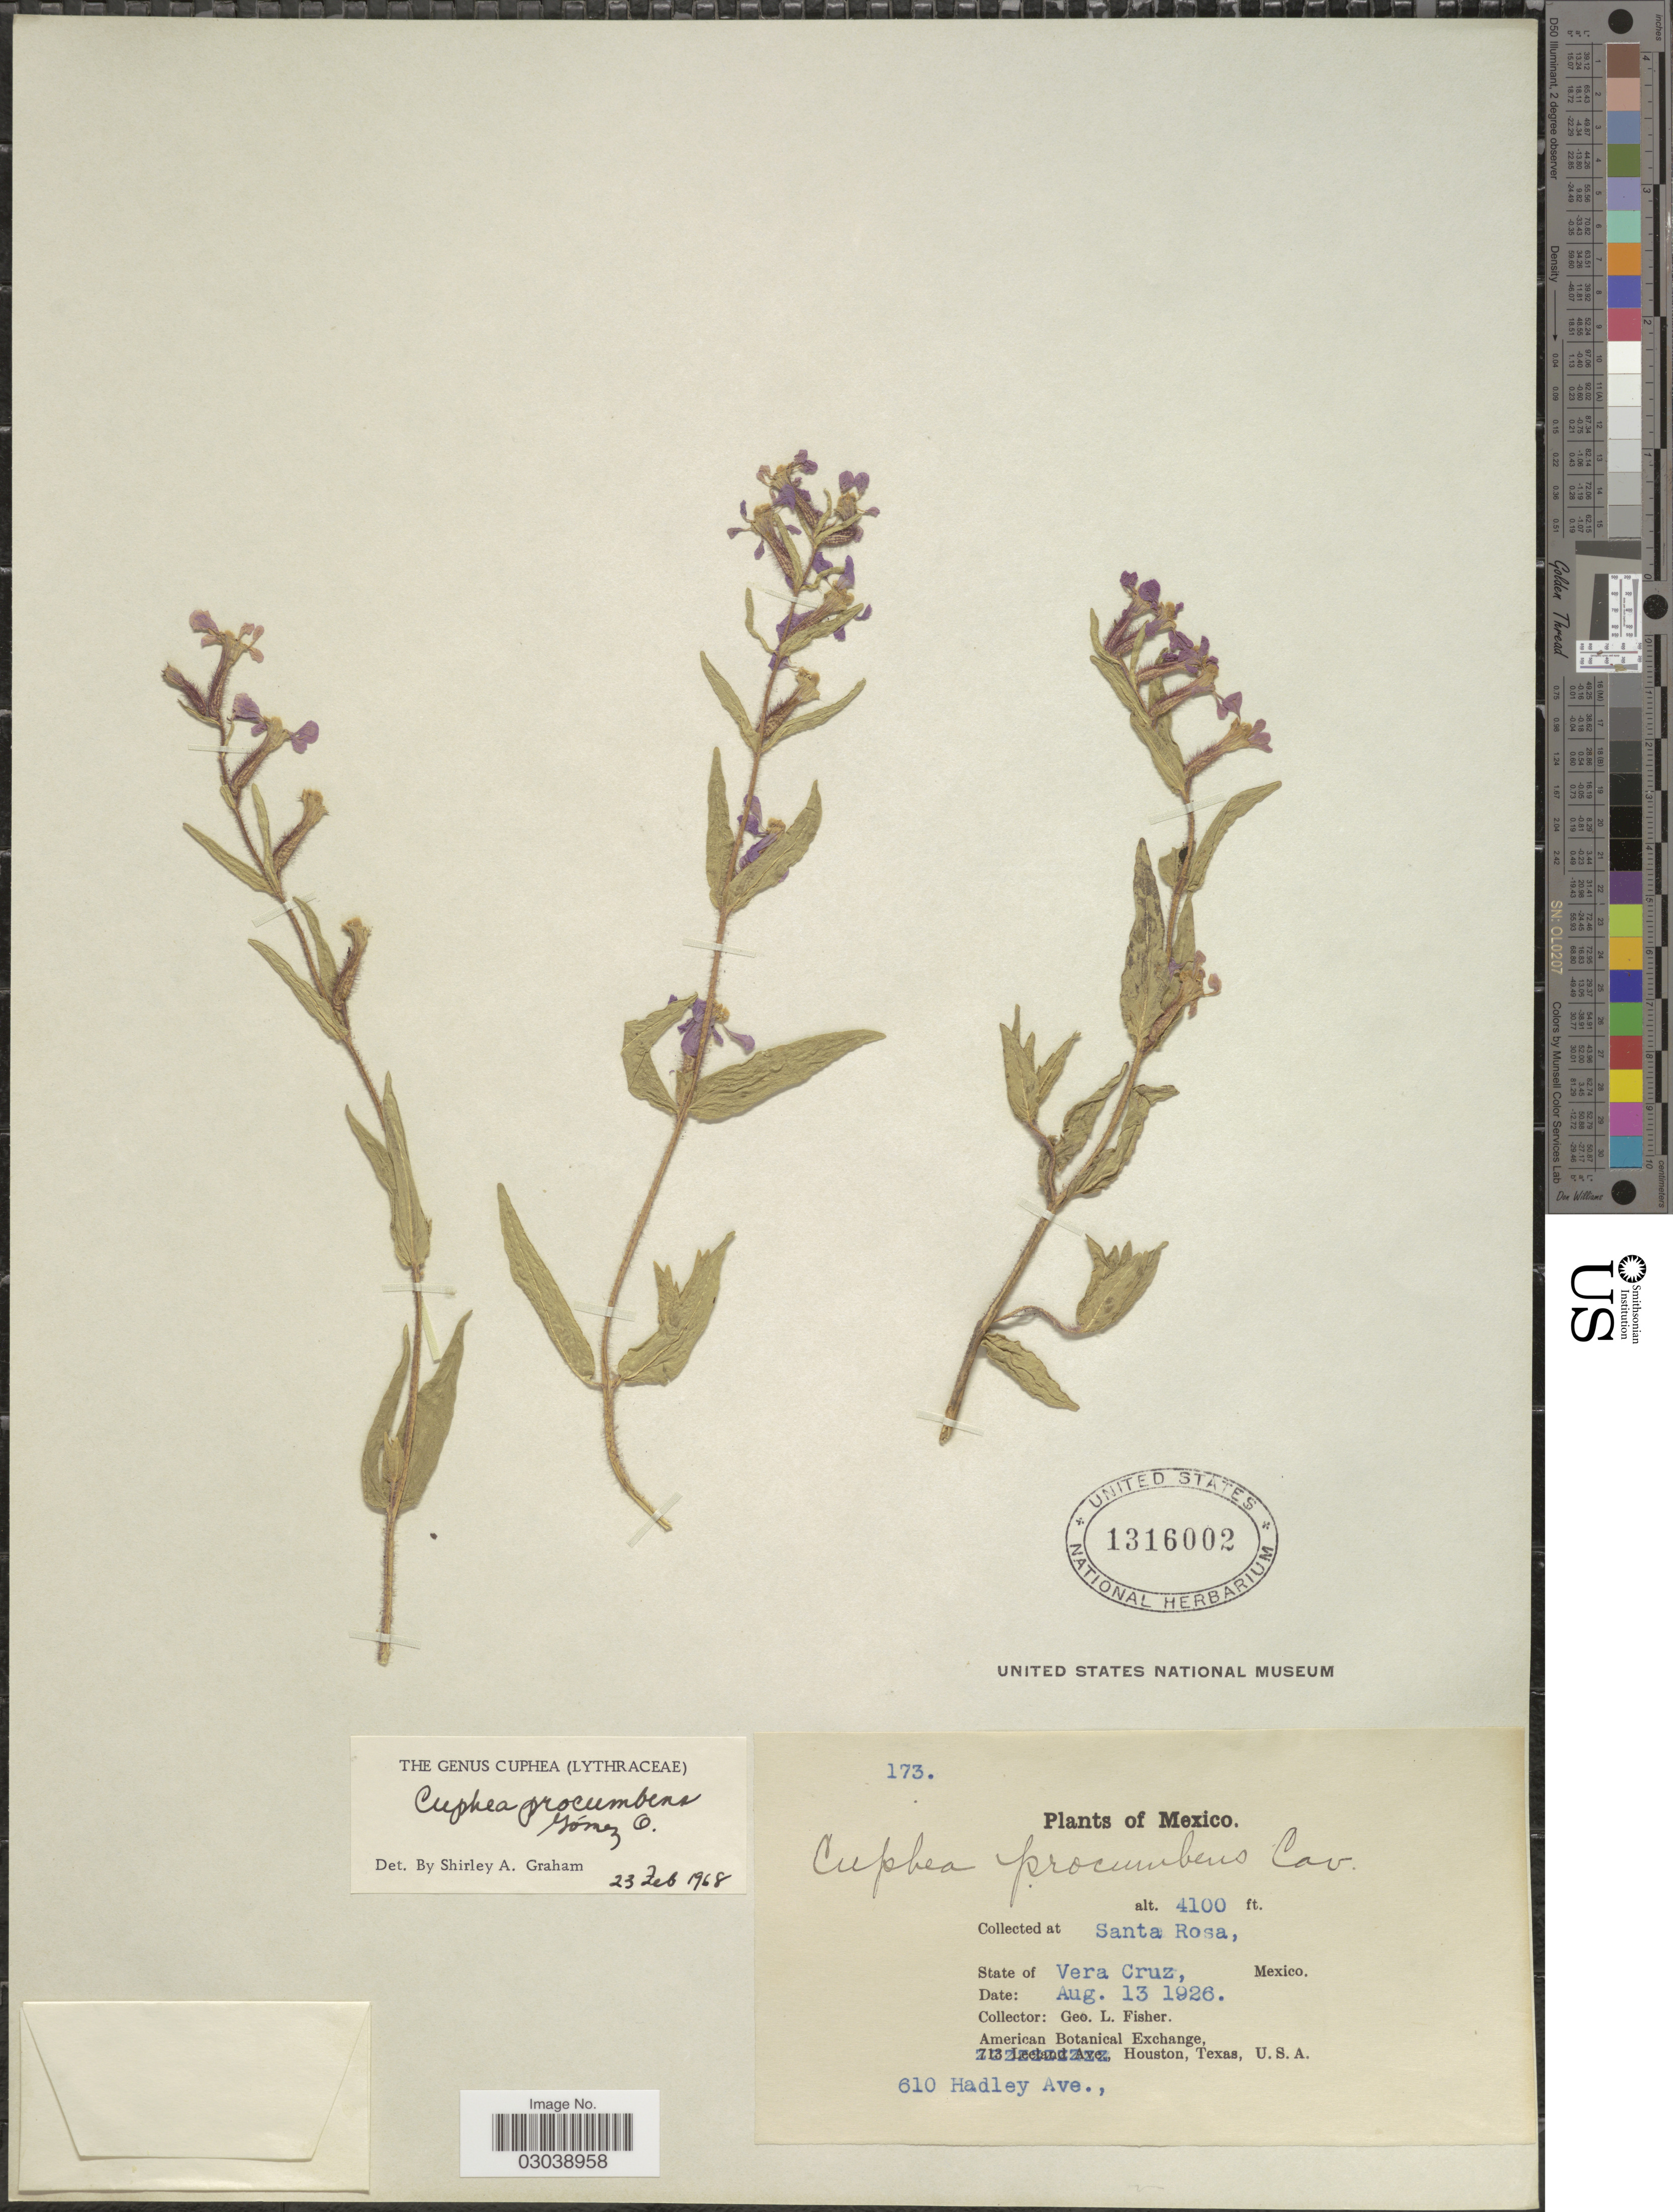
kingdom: Plantae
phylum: Tracheophyta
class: Magnoliopsida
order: Myrtales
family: Lythraceae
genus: Cuphea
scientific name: Cuphea procumbens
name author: L.D. Gómez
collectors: G. L. Fisher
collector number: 173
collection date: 1926-08-13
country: Mexico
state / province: Veracruz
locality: Santa Rosa, State of Vera Cruz.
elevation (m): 1250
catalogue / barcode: US 1316002